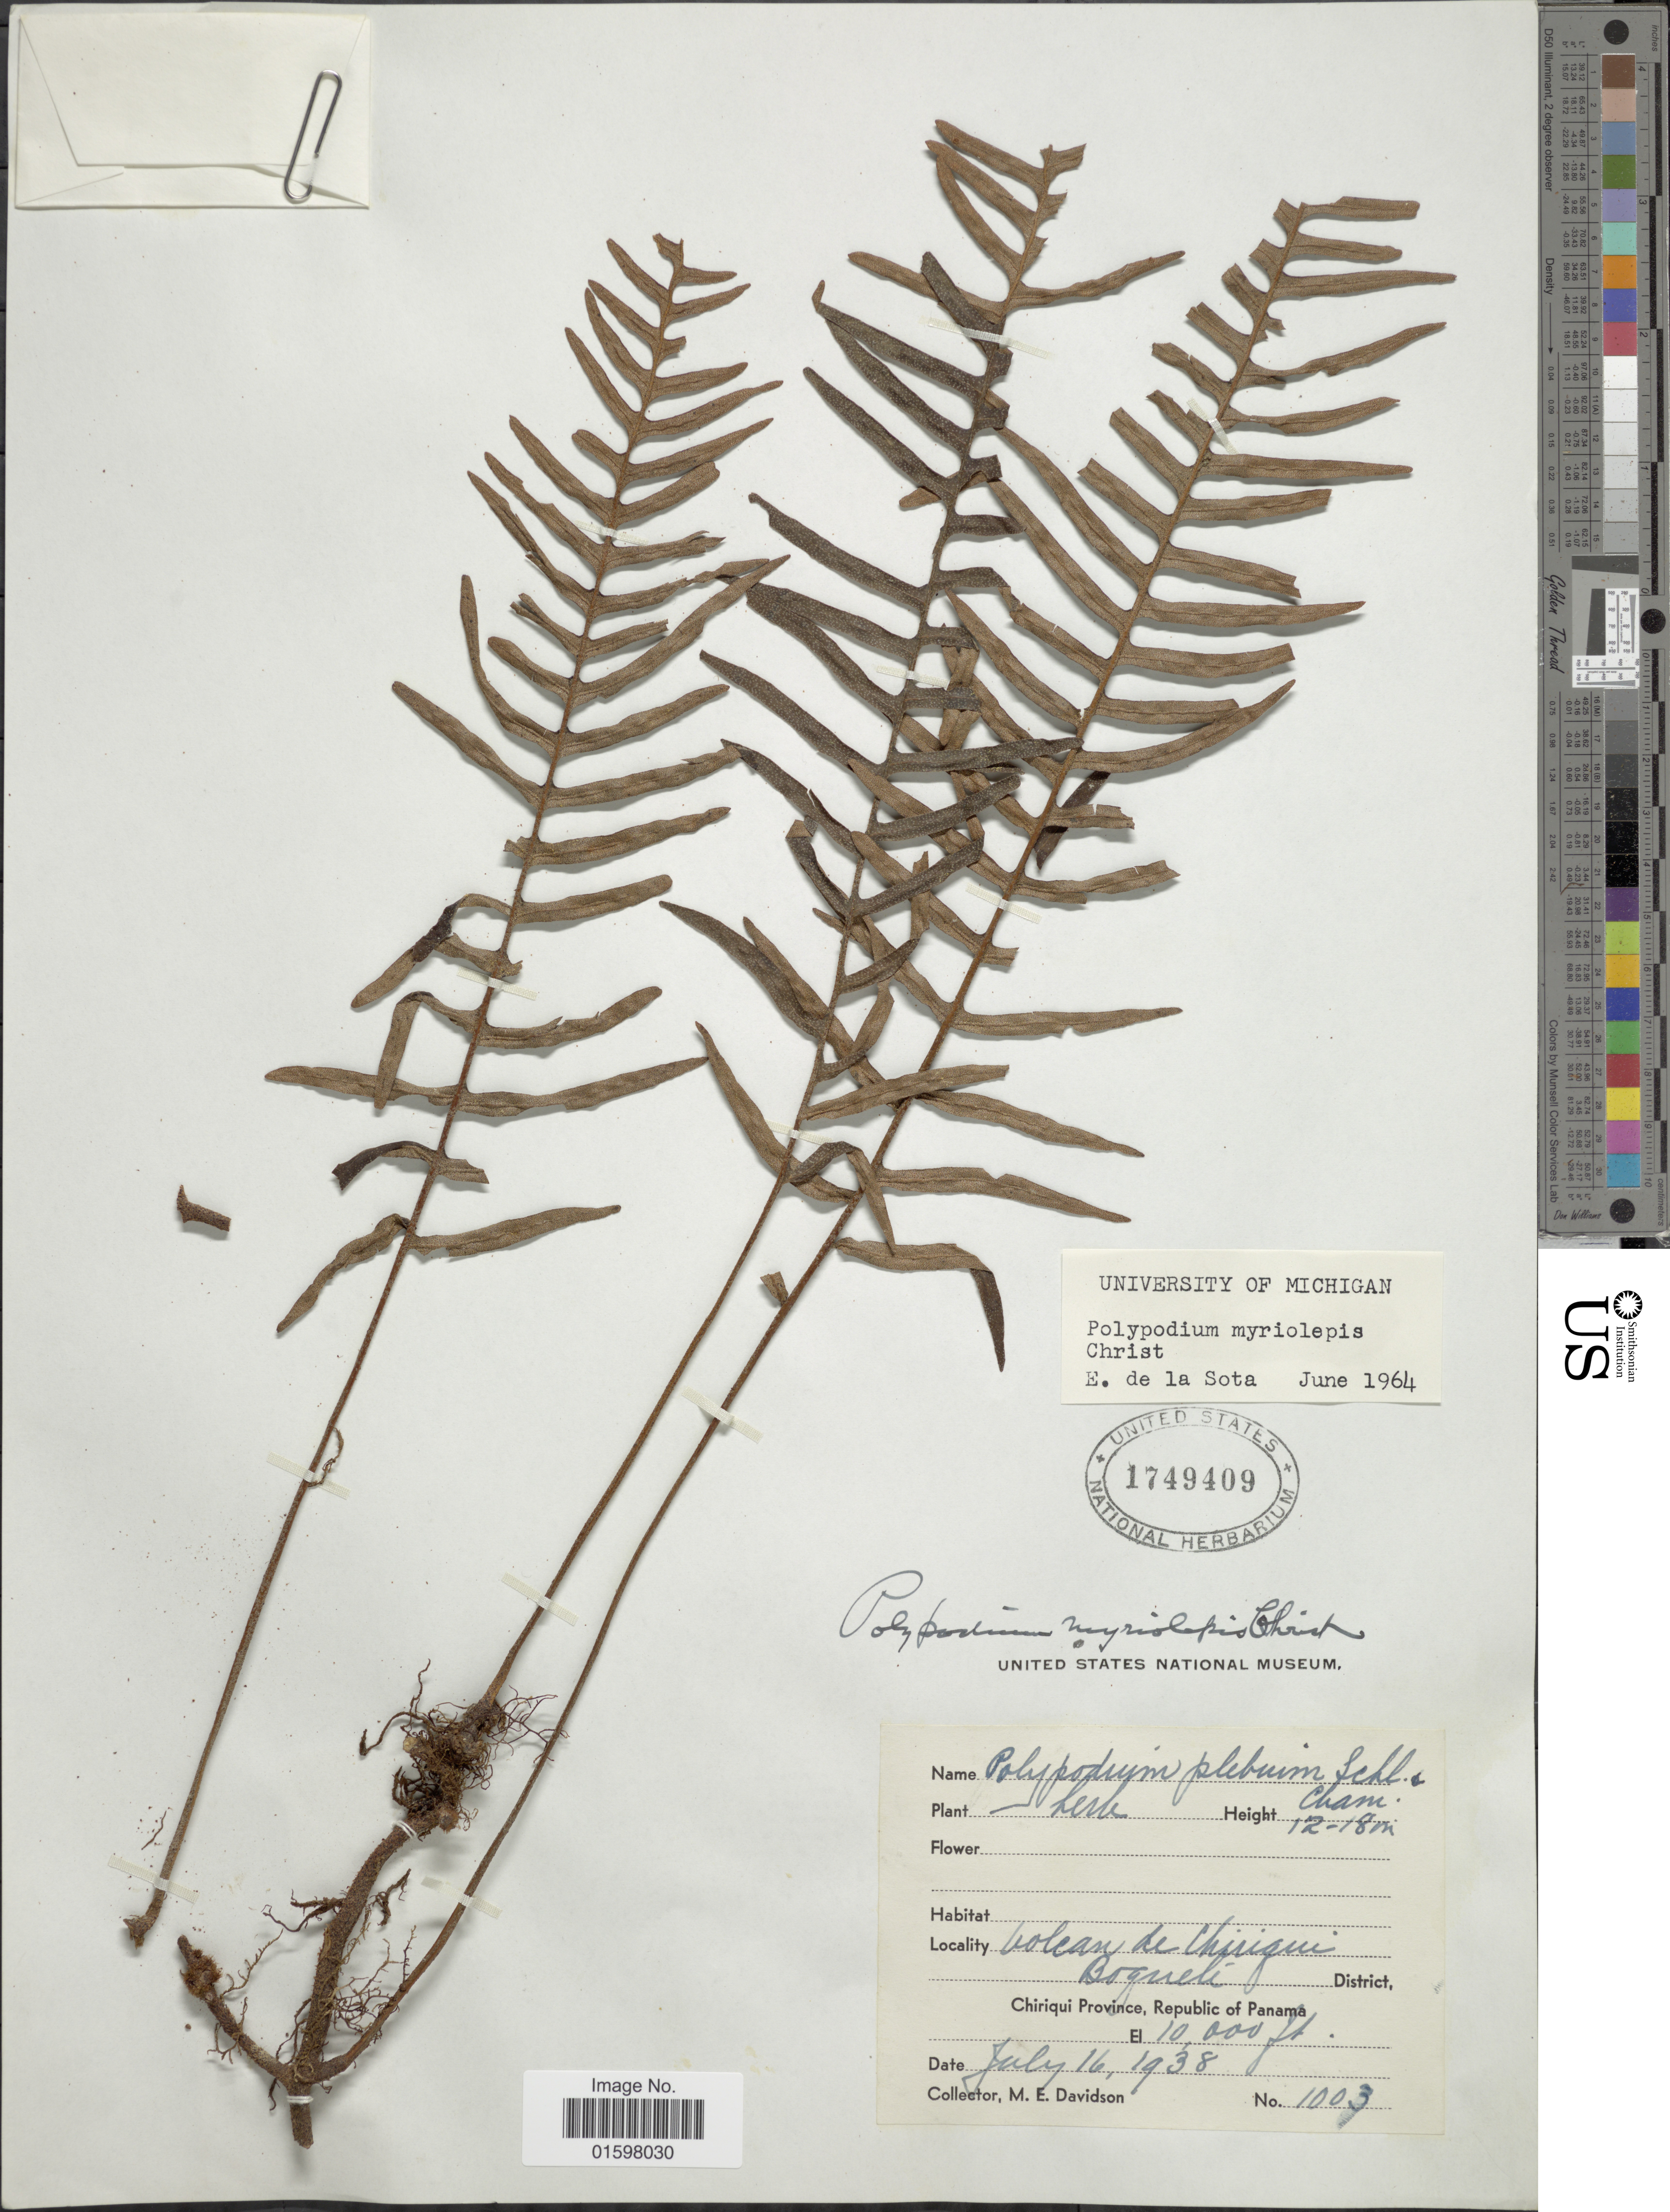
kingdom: Plantae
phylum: Tracheophyta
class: Polypodiopsida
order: Polypodiales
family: Polypodiaceae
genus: Pleopeltis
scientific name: Pleopeltis myriolepis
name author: (Christ) A.R. Sm. & Tejero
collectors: M. E. Davidson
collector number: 1003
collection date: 1938-07-16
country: Panama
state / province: Chiriqui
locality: Volcan de Chiriqui, Boquete District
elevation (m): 3048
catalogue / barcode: US 1749409